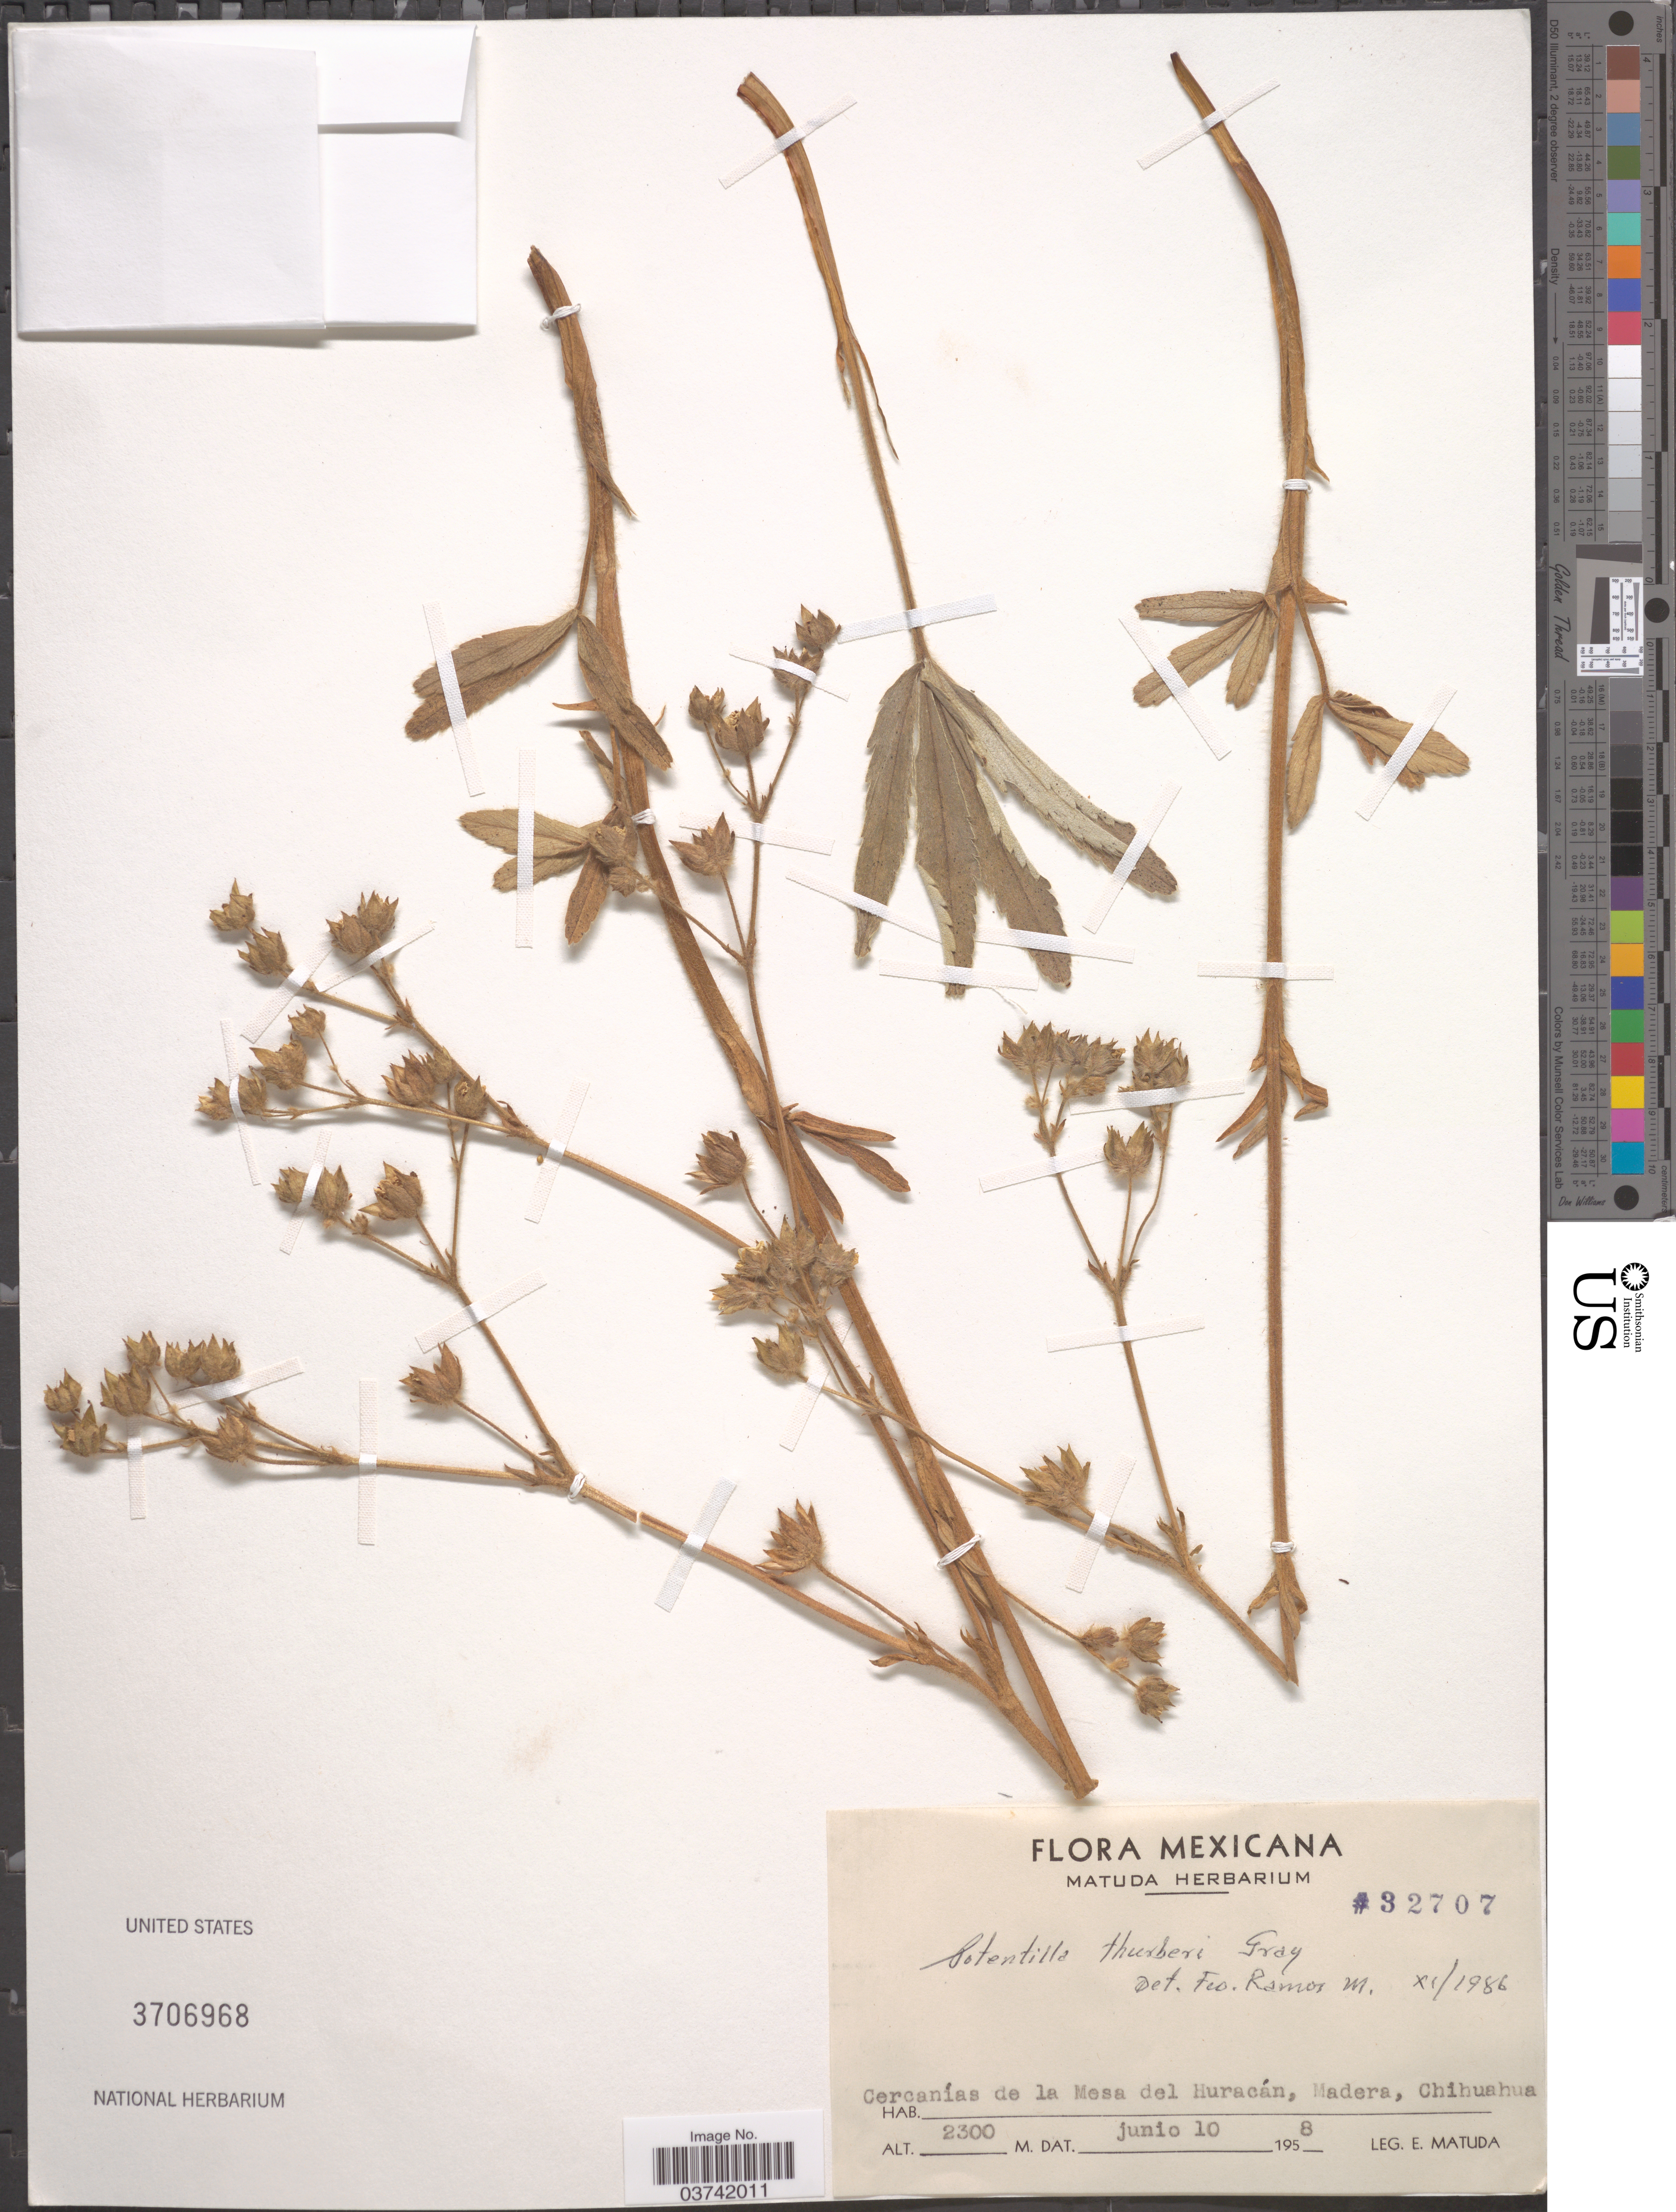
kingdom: Plantae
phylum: Tracheophyta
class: Magnoliopsida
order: Rosales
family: Rosaceae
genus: Potentilla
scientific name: Potentilla thurberi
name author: A. Gray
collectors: E. Matuda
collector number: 32707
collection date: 1958-06-10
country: Mexico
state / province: Chihuahua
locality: Cercanías de la Mesa del Huracán, Madera.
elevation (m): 2300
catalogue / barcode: US 3706968